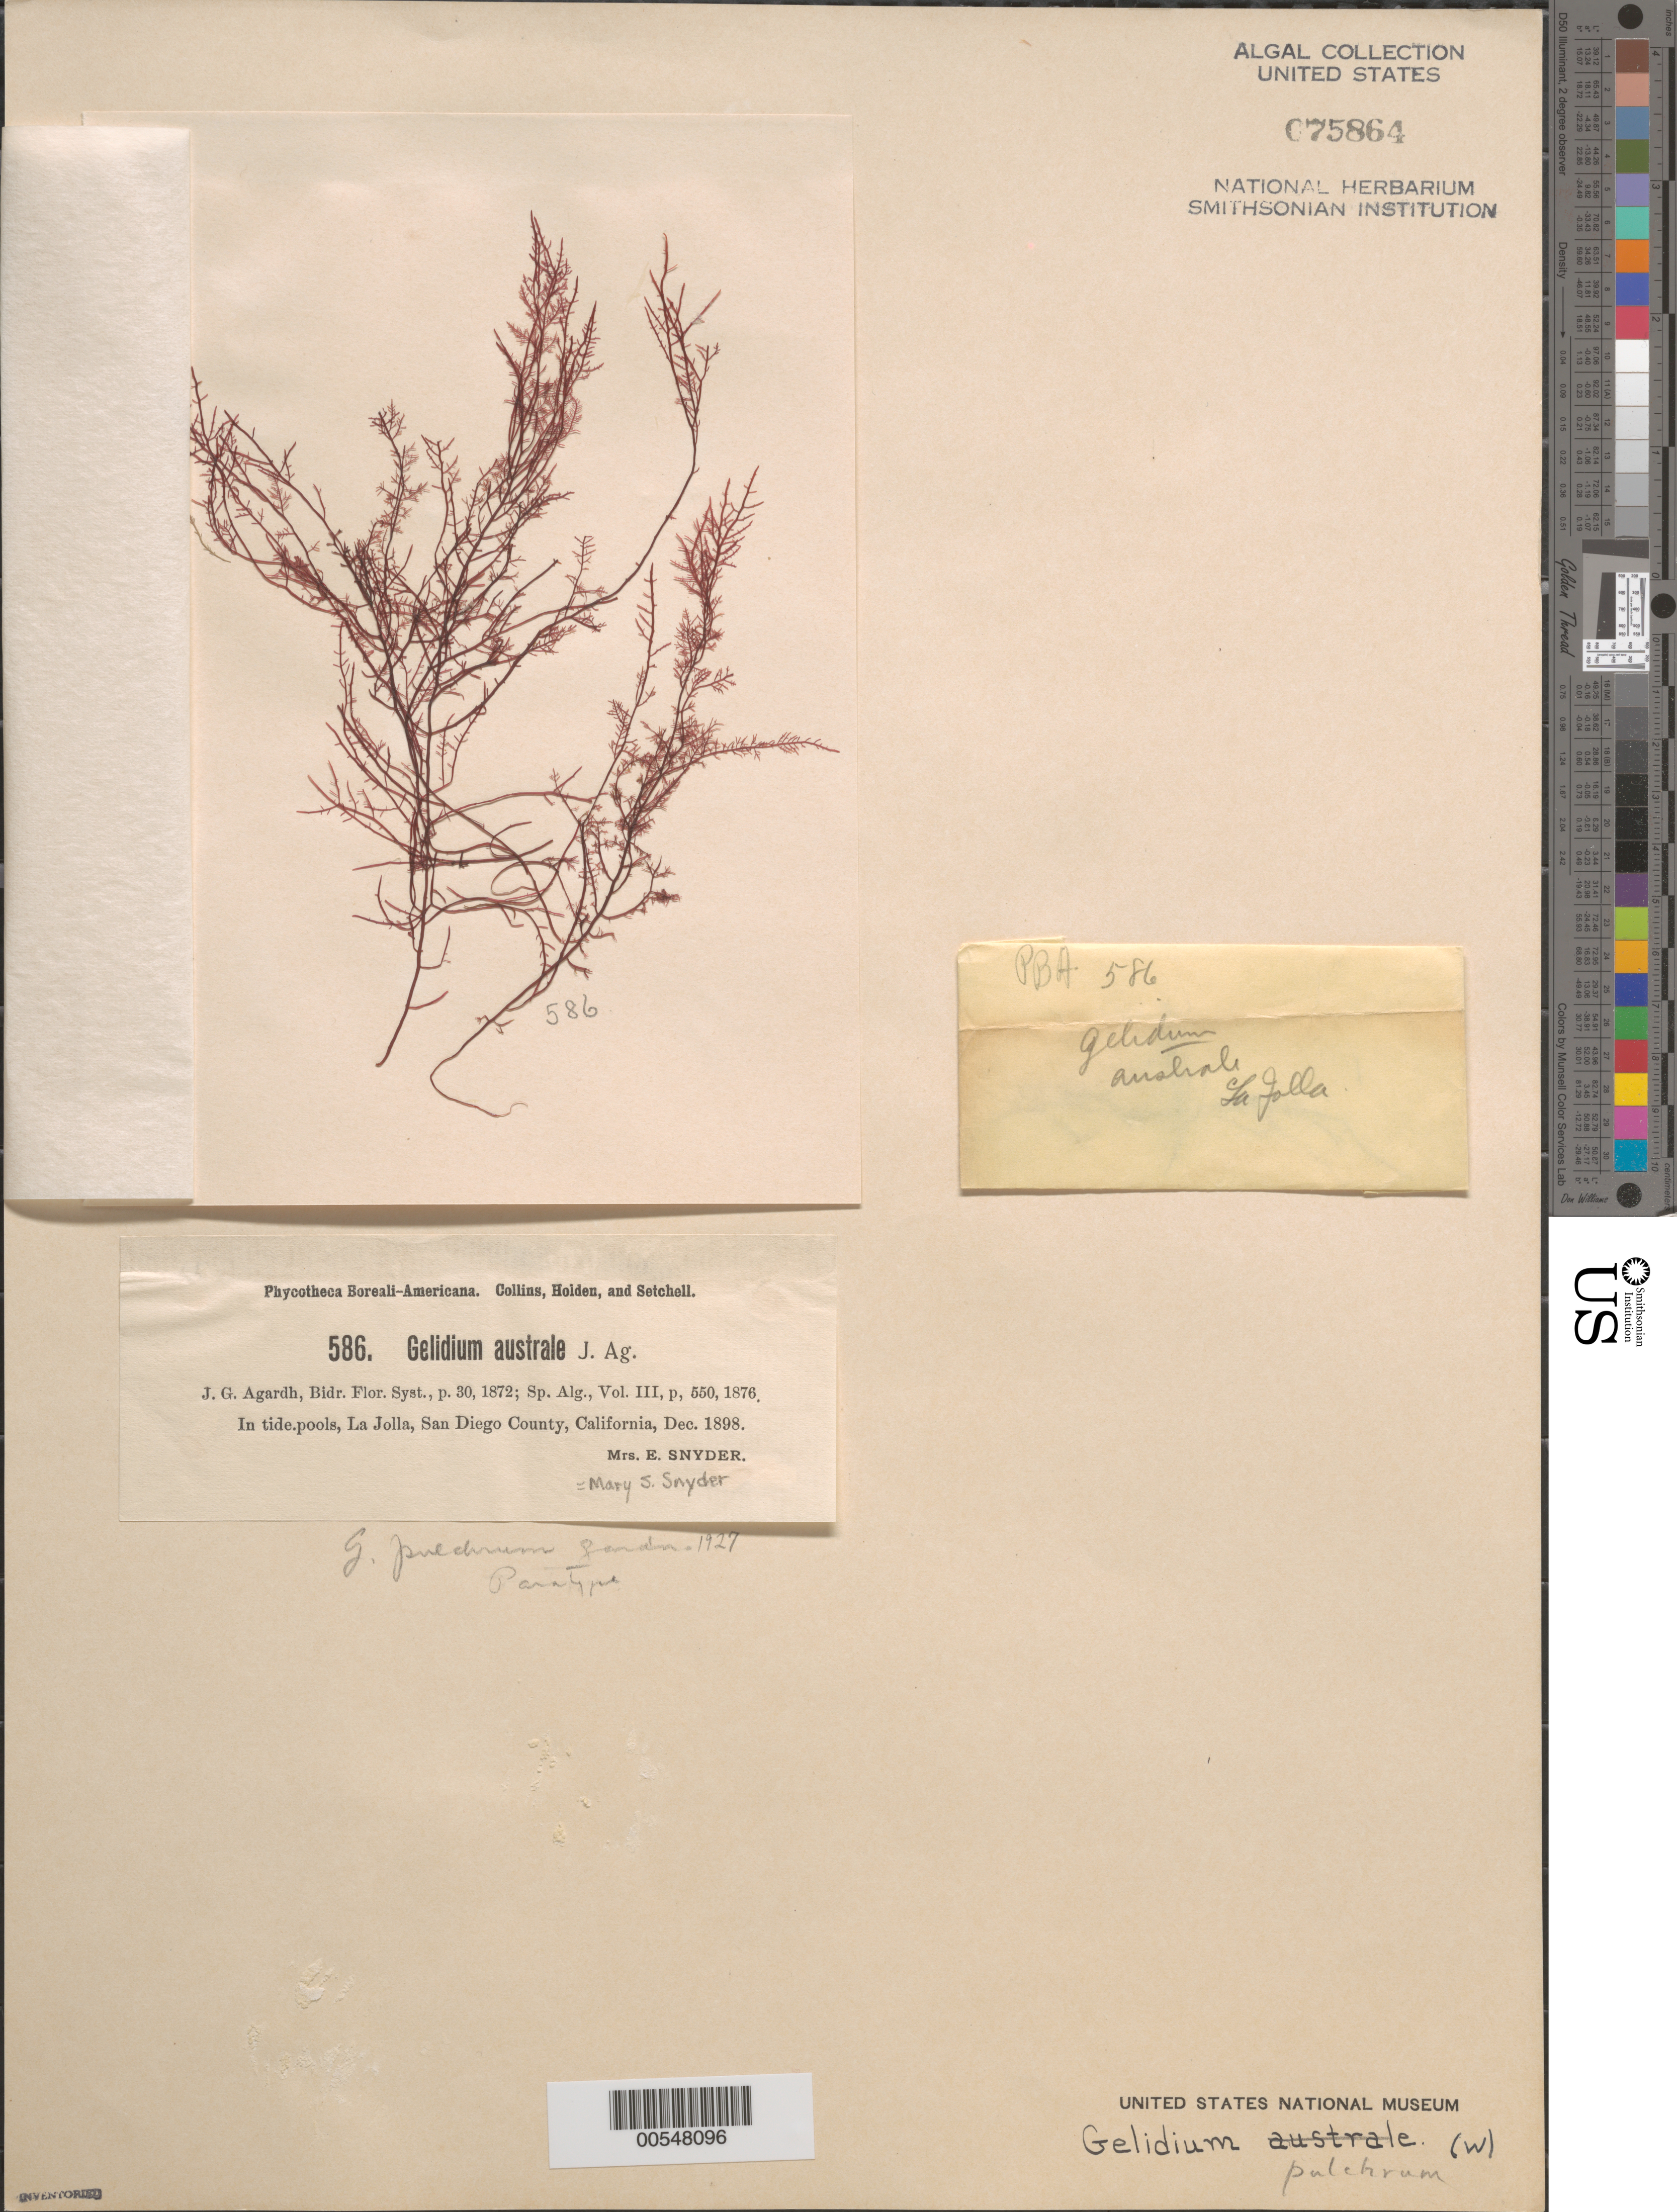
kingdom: Plantae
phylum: Rhodophyta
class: Florideophyceae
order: Gelidiales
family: Gelidiaceae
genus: Gelidium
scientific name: Gelidium pulchrum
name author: N.L. Gardner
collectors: M. Snyder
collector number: PB-A 586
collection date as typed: Dec 1898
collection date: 1898-12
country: United States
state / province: California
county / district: San Diego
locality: La Jolla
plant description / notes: Collins, Holden & Setchell, Phycotheca Boreali-Americana, as Gelidium australe; Gelidium pulchrum Gardner, 1927, paratype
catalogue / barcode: US 75864